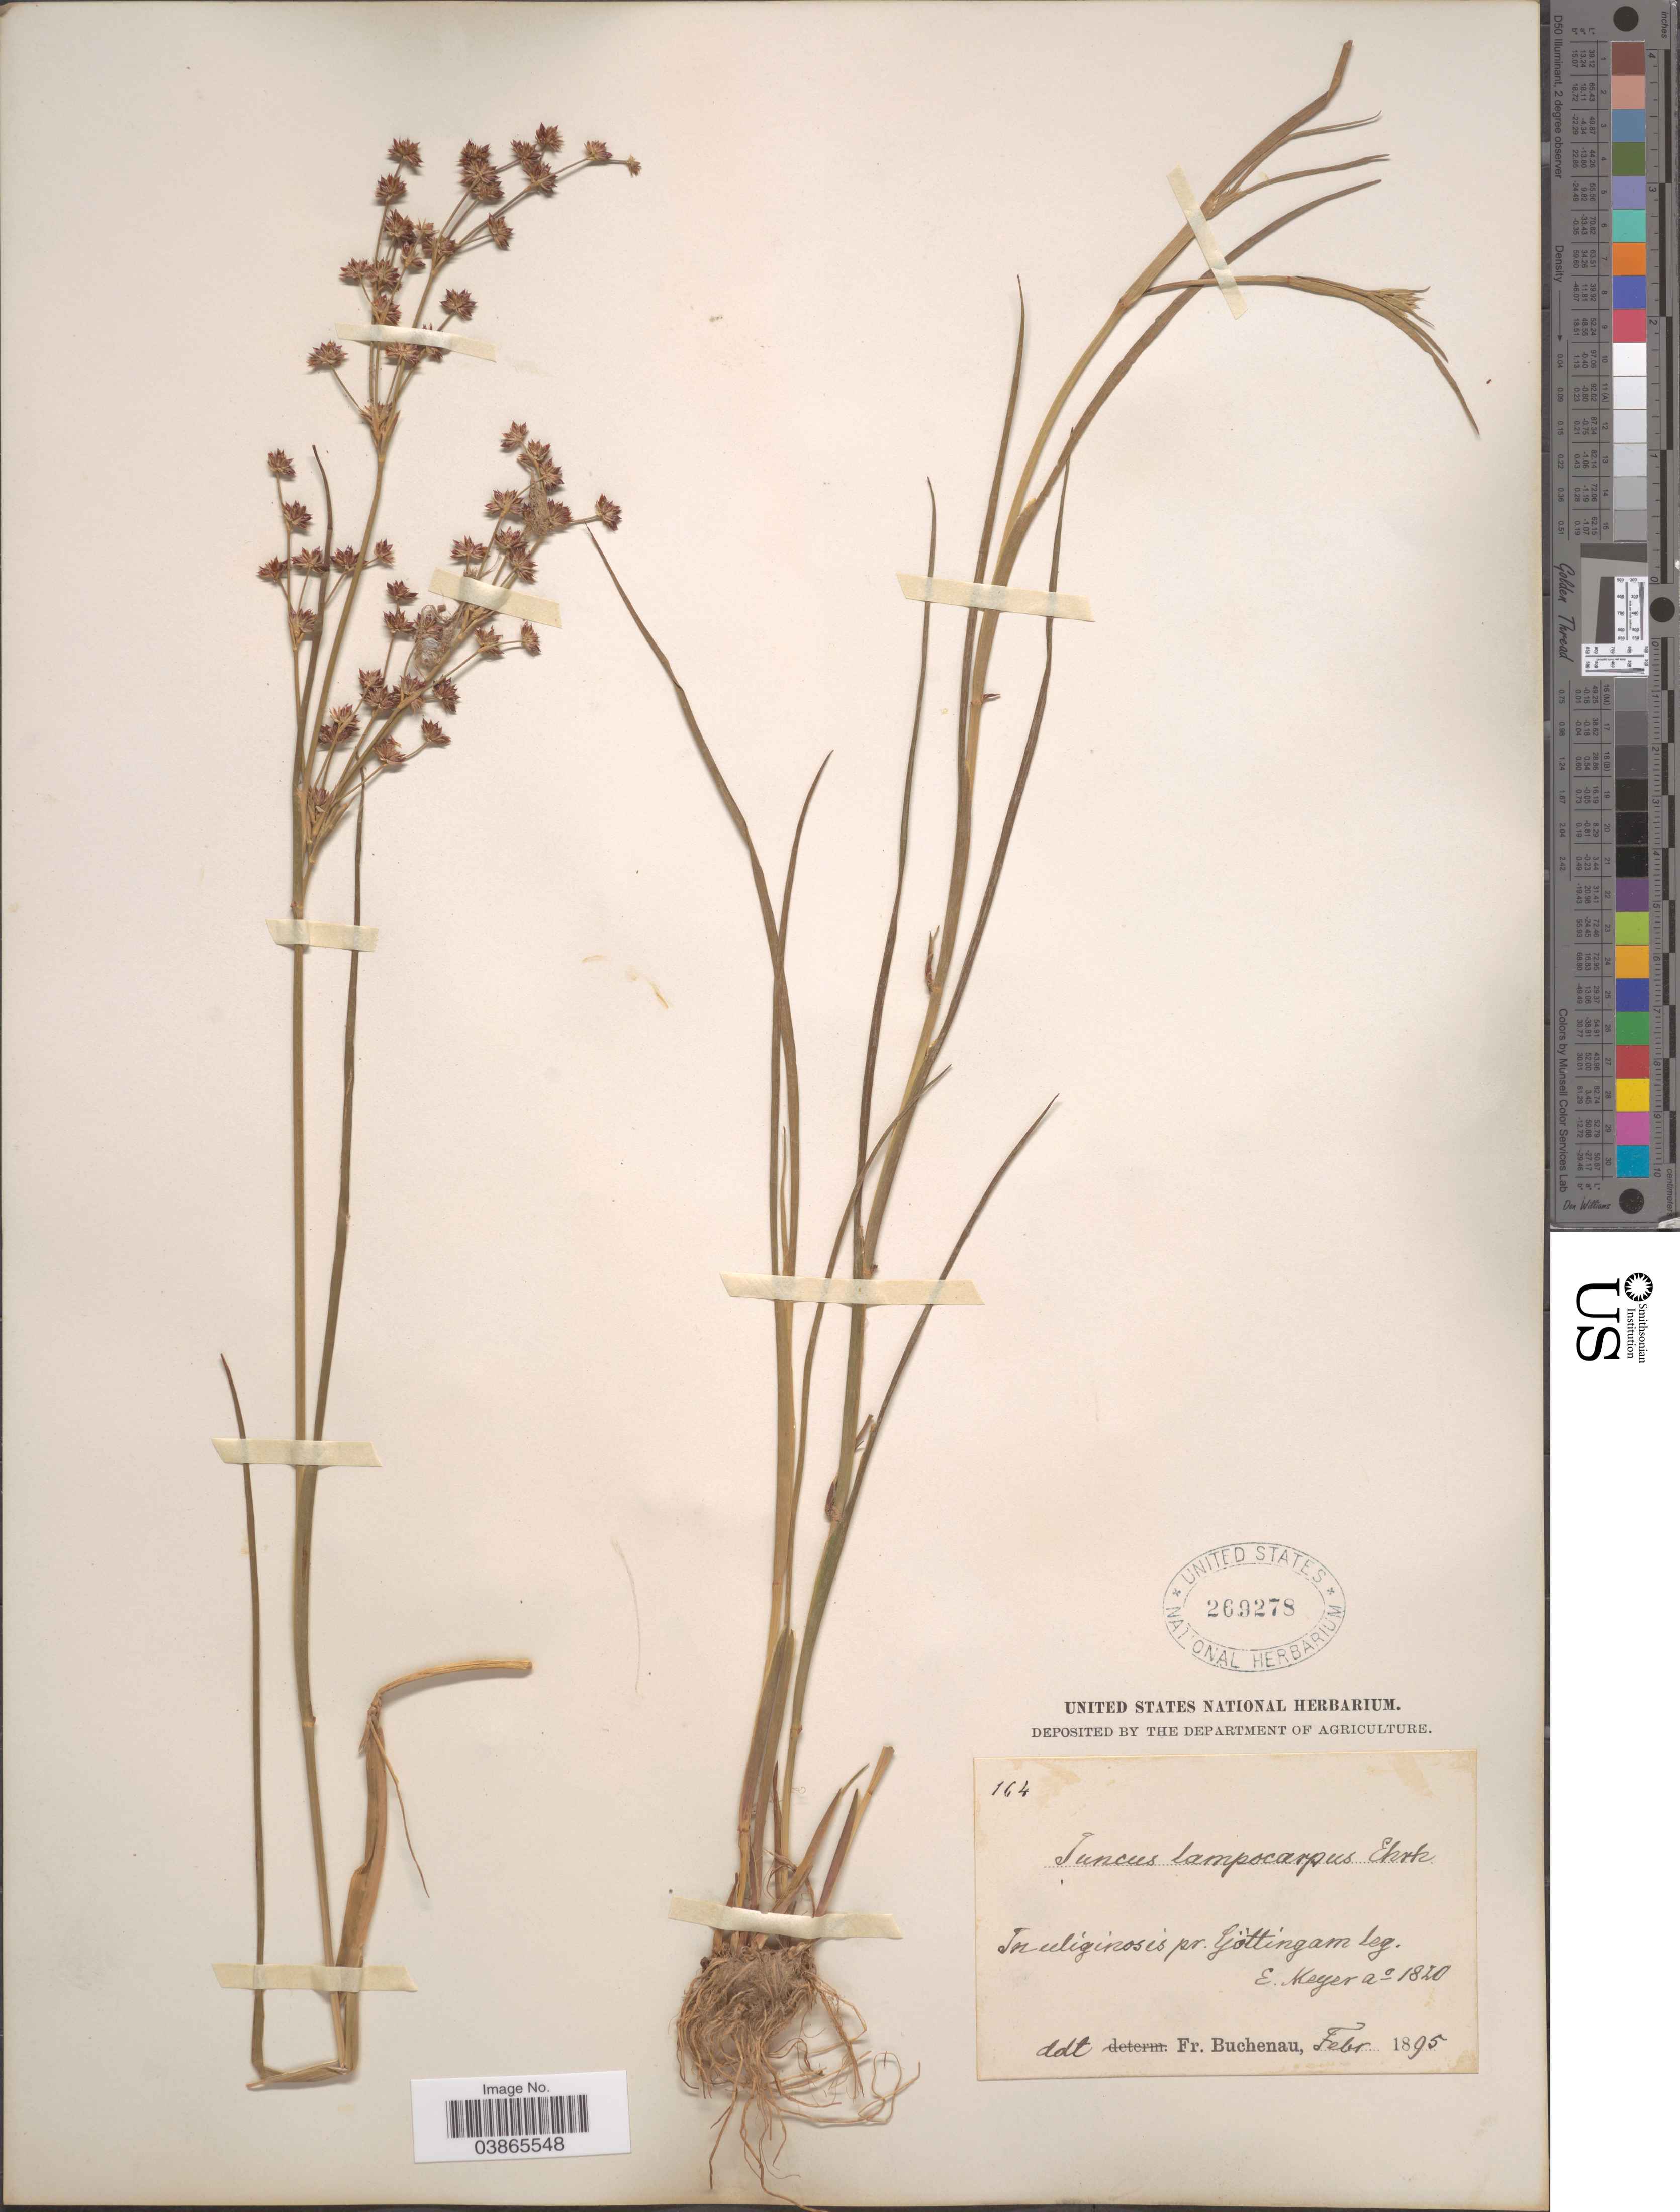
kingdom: Plantae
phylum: Tracheophyta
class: Liliopsida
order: Poales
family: Juncaceae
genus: Juncus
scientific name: Juncus lampocarpus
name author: Ehrh.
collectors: E. Meyer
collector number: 164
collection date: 1820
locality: In uliginosis pr. Göttingham.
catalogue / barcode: US 269278